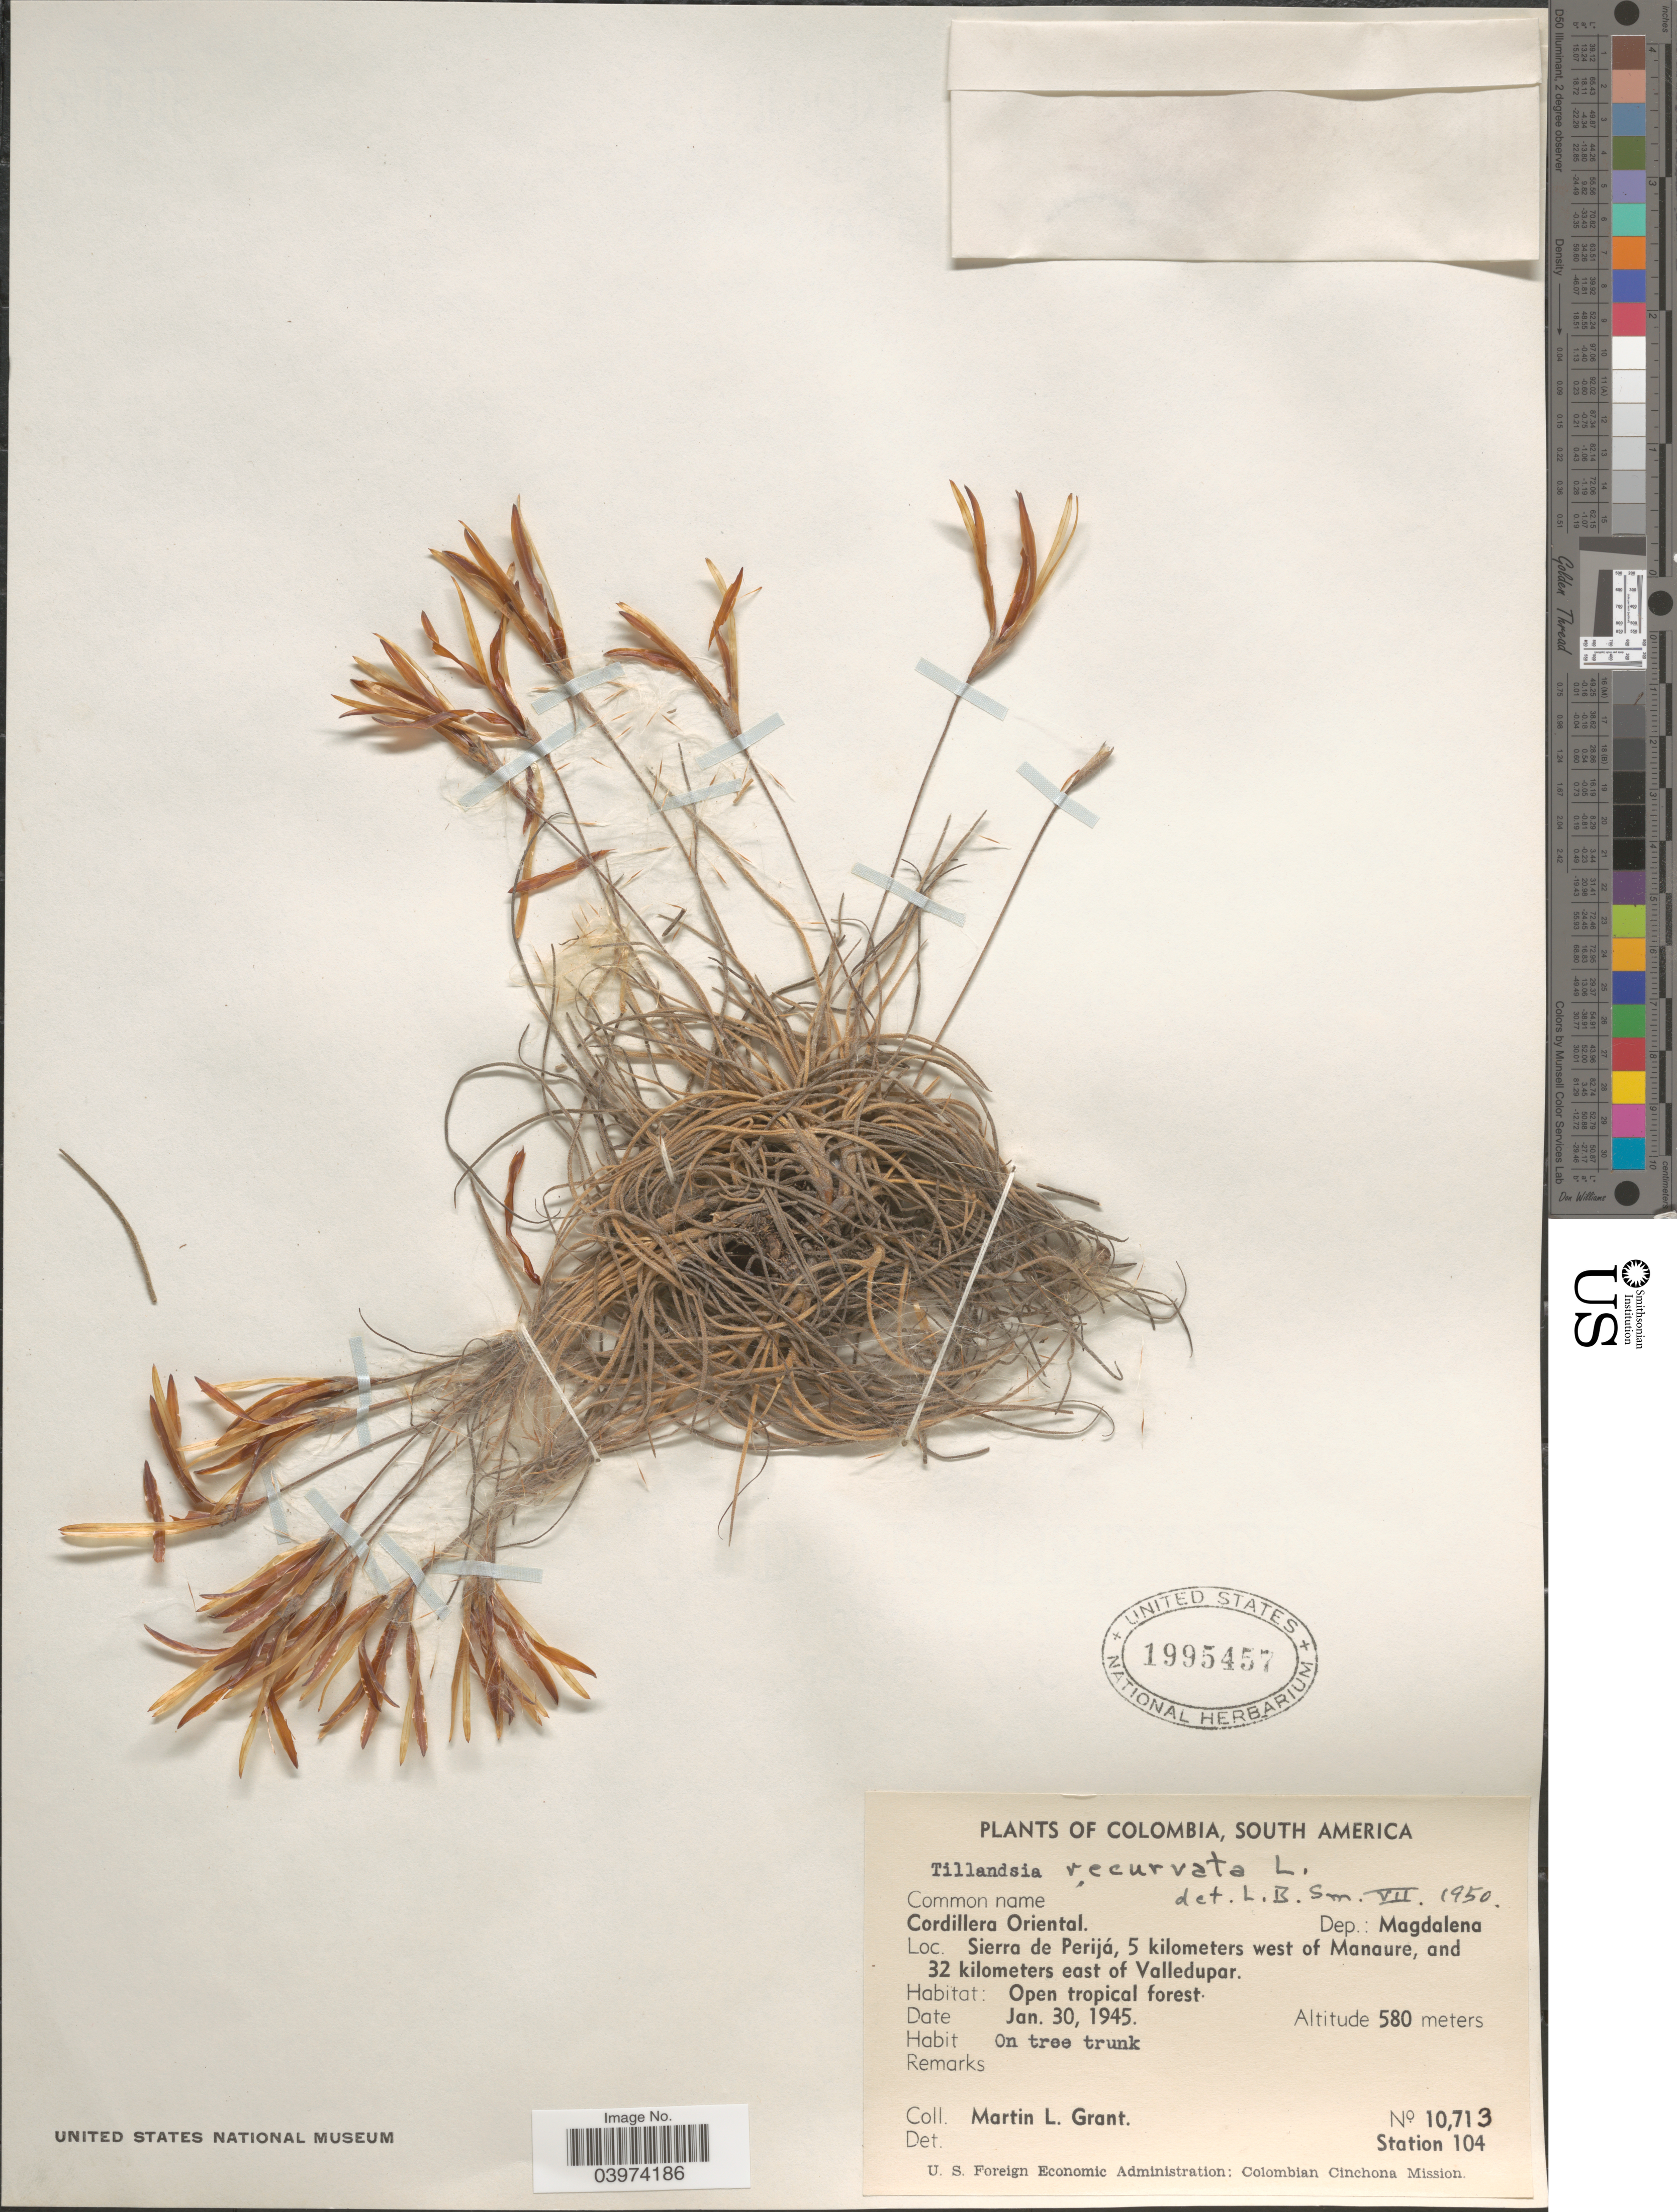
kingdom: Plantae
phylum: Tracheophyta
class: Liliopsida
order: Poales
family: Bromeliaceae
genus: Tillandsia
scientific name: Tillandsia recurvata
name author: L.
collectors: M. L. Grant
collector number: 10713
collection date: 1945-01-30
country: Colombia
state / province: Magdalena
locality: Cordillera Oriental. Dep.: Magdalena. Sierra de Perijá, 5 kilometers west of Manaure, and 32 kilometers east of Valledupar. Open tropical forest. Station 104. U. S. Foreign Economic Administration: Colombian Cinchona Mission.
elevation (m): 580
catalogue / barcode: US 1995457